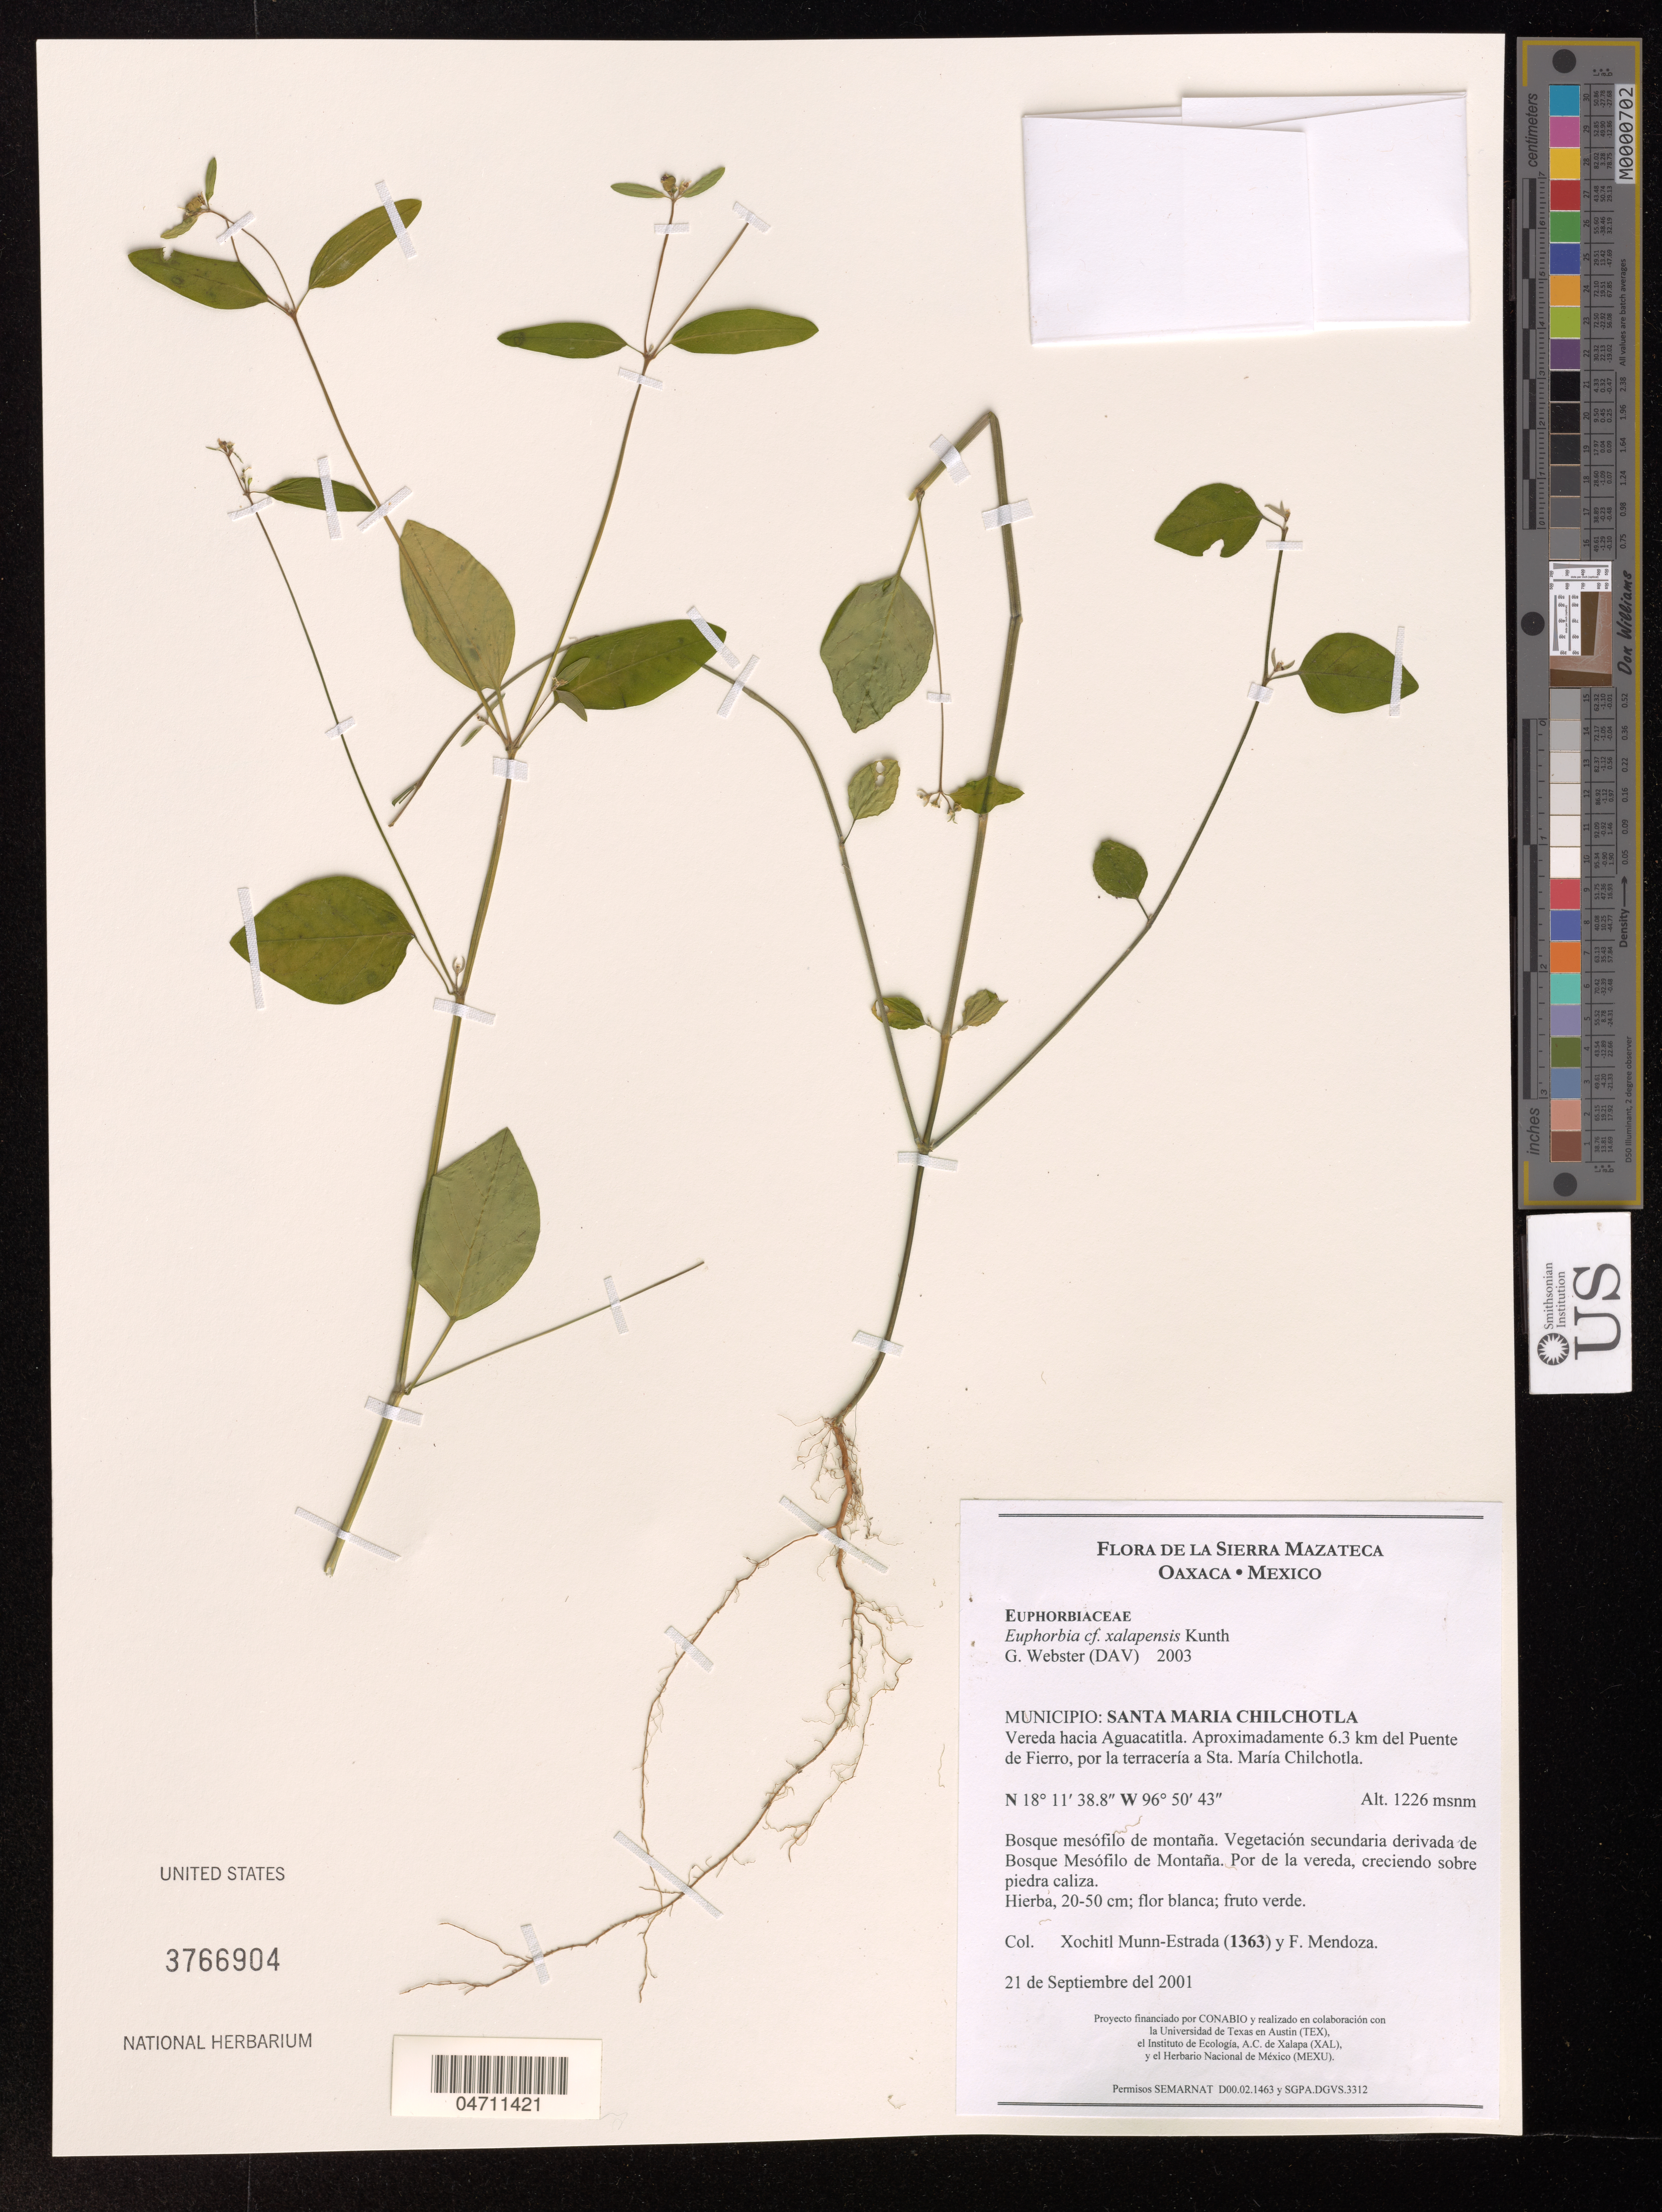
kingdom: Plantae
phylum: Tracheophyta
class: Magnoliopsida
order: Malpighiales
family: Euphorbiaceae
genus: Euphorbia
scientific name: Euphorbia xalapensis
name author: Kunth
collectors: X. Munn-Estrada & F. Mendoza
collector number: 1363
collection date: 2001-09-21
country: Mexico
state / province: Oaxaca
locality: Sierra Mazateca, Municipio: Santa Maria Chilchotla, Vereda hacia Aguacatitla, Aproximadamente 6.3 km del Puente de Fierro, por la terracería a Sta. María Chilchotla.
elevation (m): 1226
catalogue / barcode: US 3766904